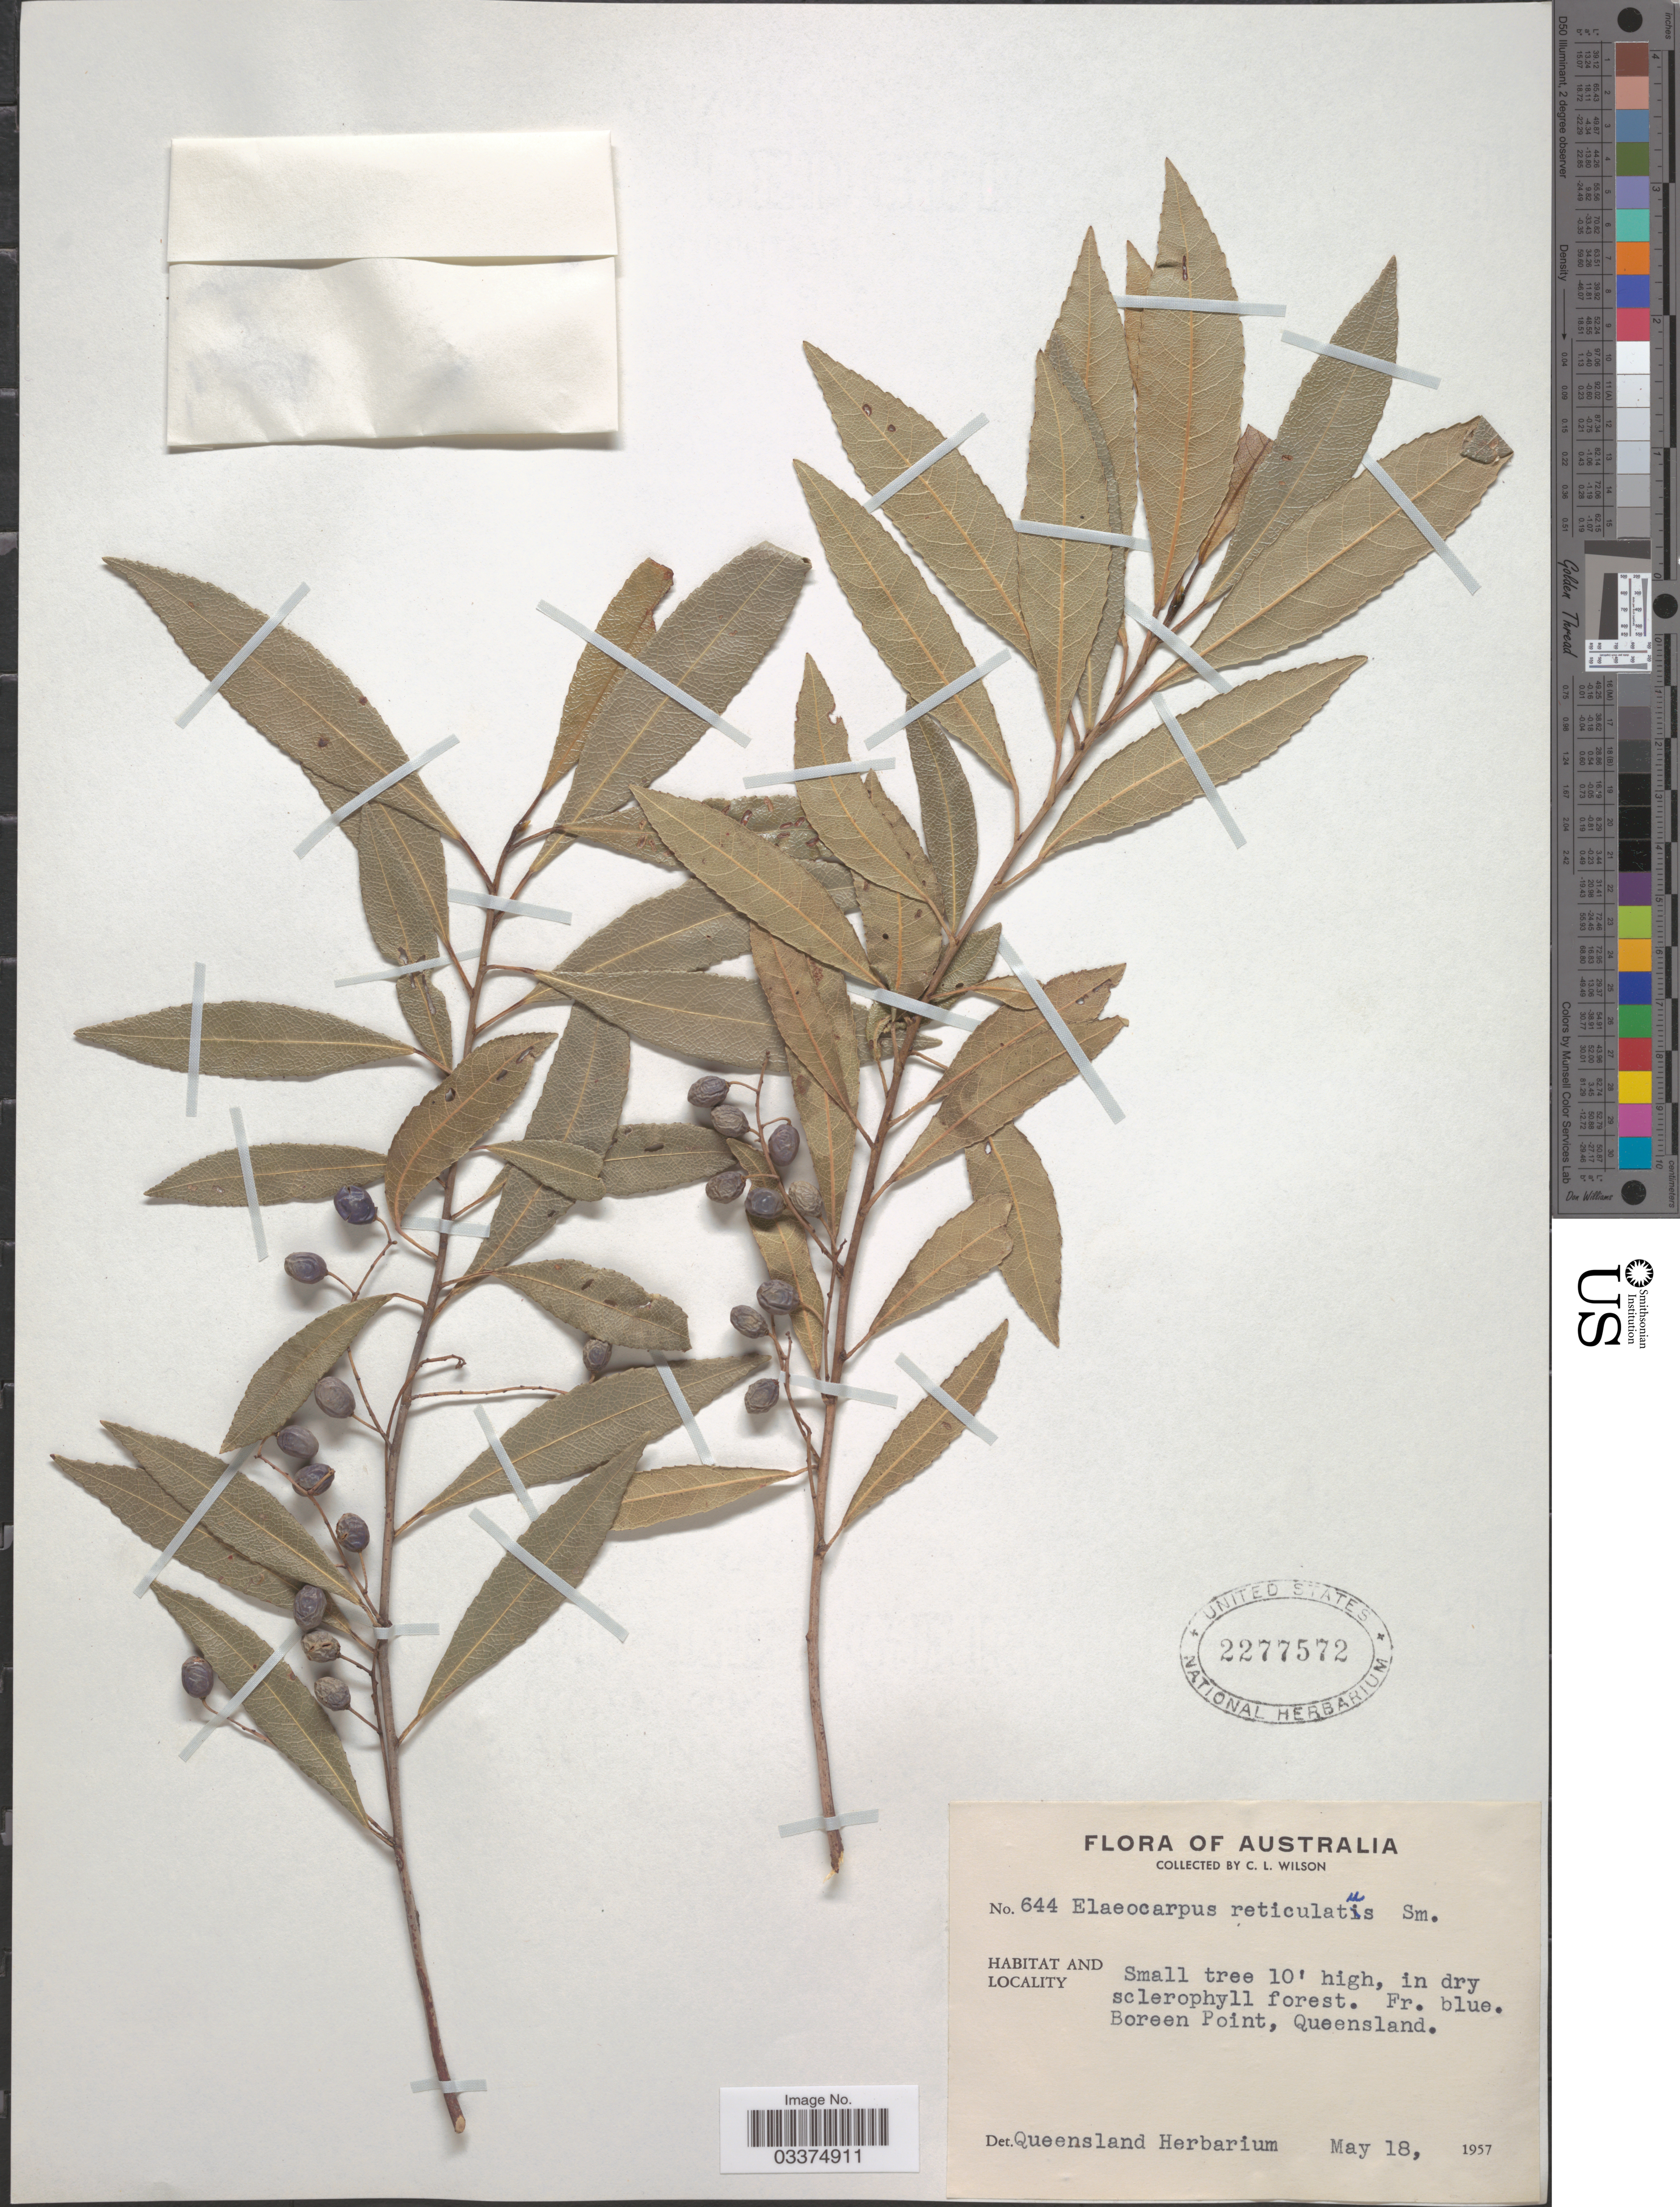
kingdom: Plantae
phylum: Tracheophyta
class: Magnoliopsida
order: Oxalidales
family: Elaeocarpaceae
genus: Elaeocarpus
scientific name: Elaeocarpus reticulatus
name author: Sm.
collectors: C. L. Wilson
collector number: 644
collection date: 1957-05-18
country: Australia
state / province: Queensland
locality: Boreen Point.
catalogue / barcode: US 2277572